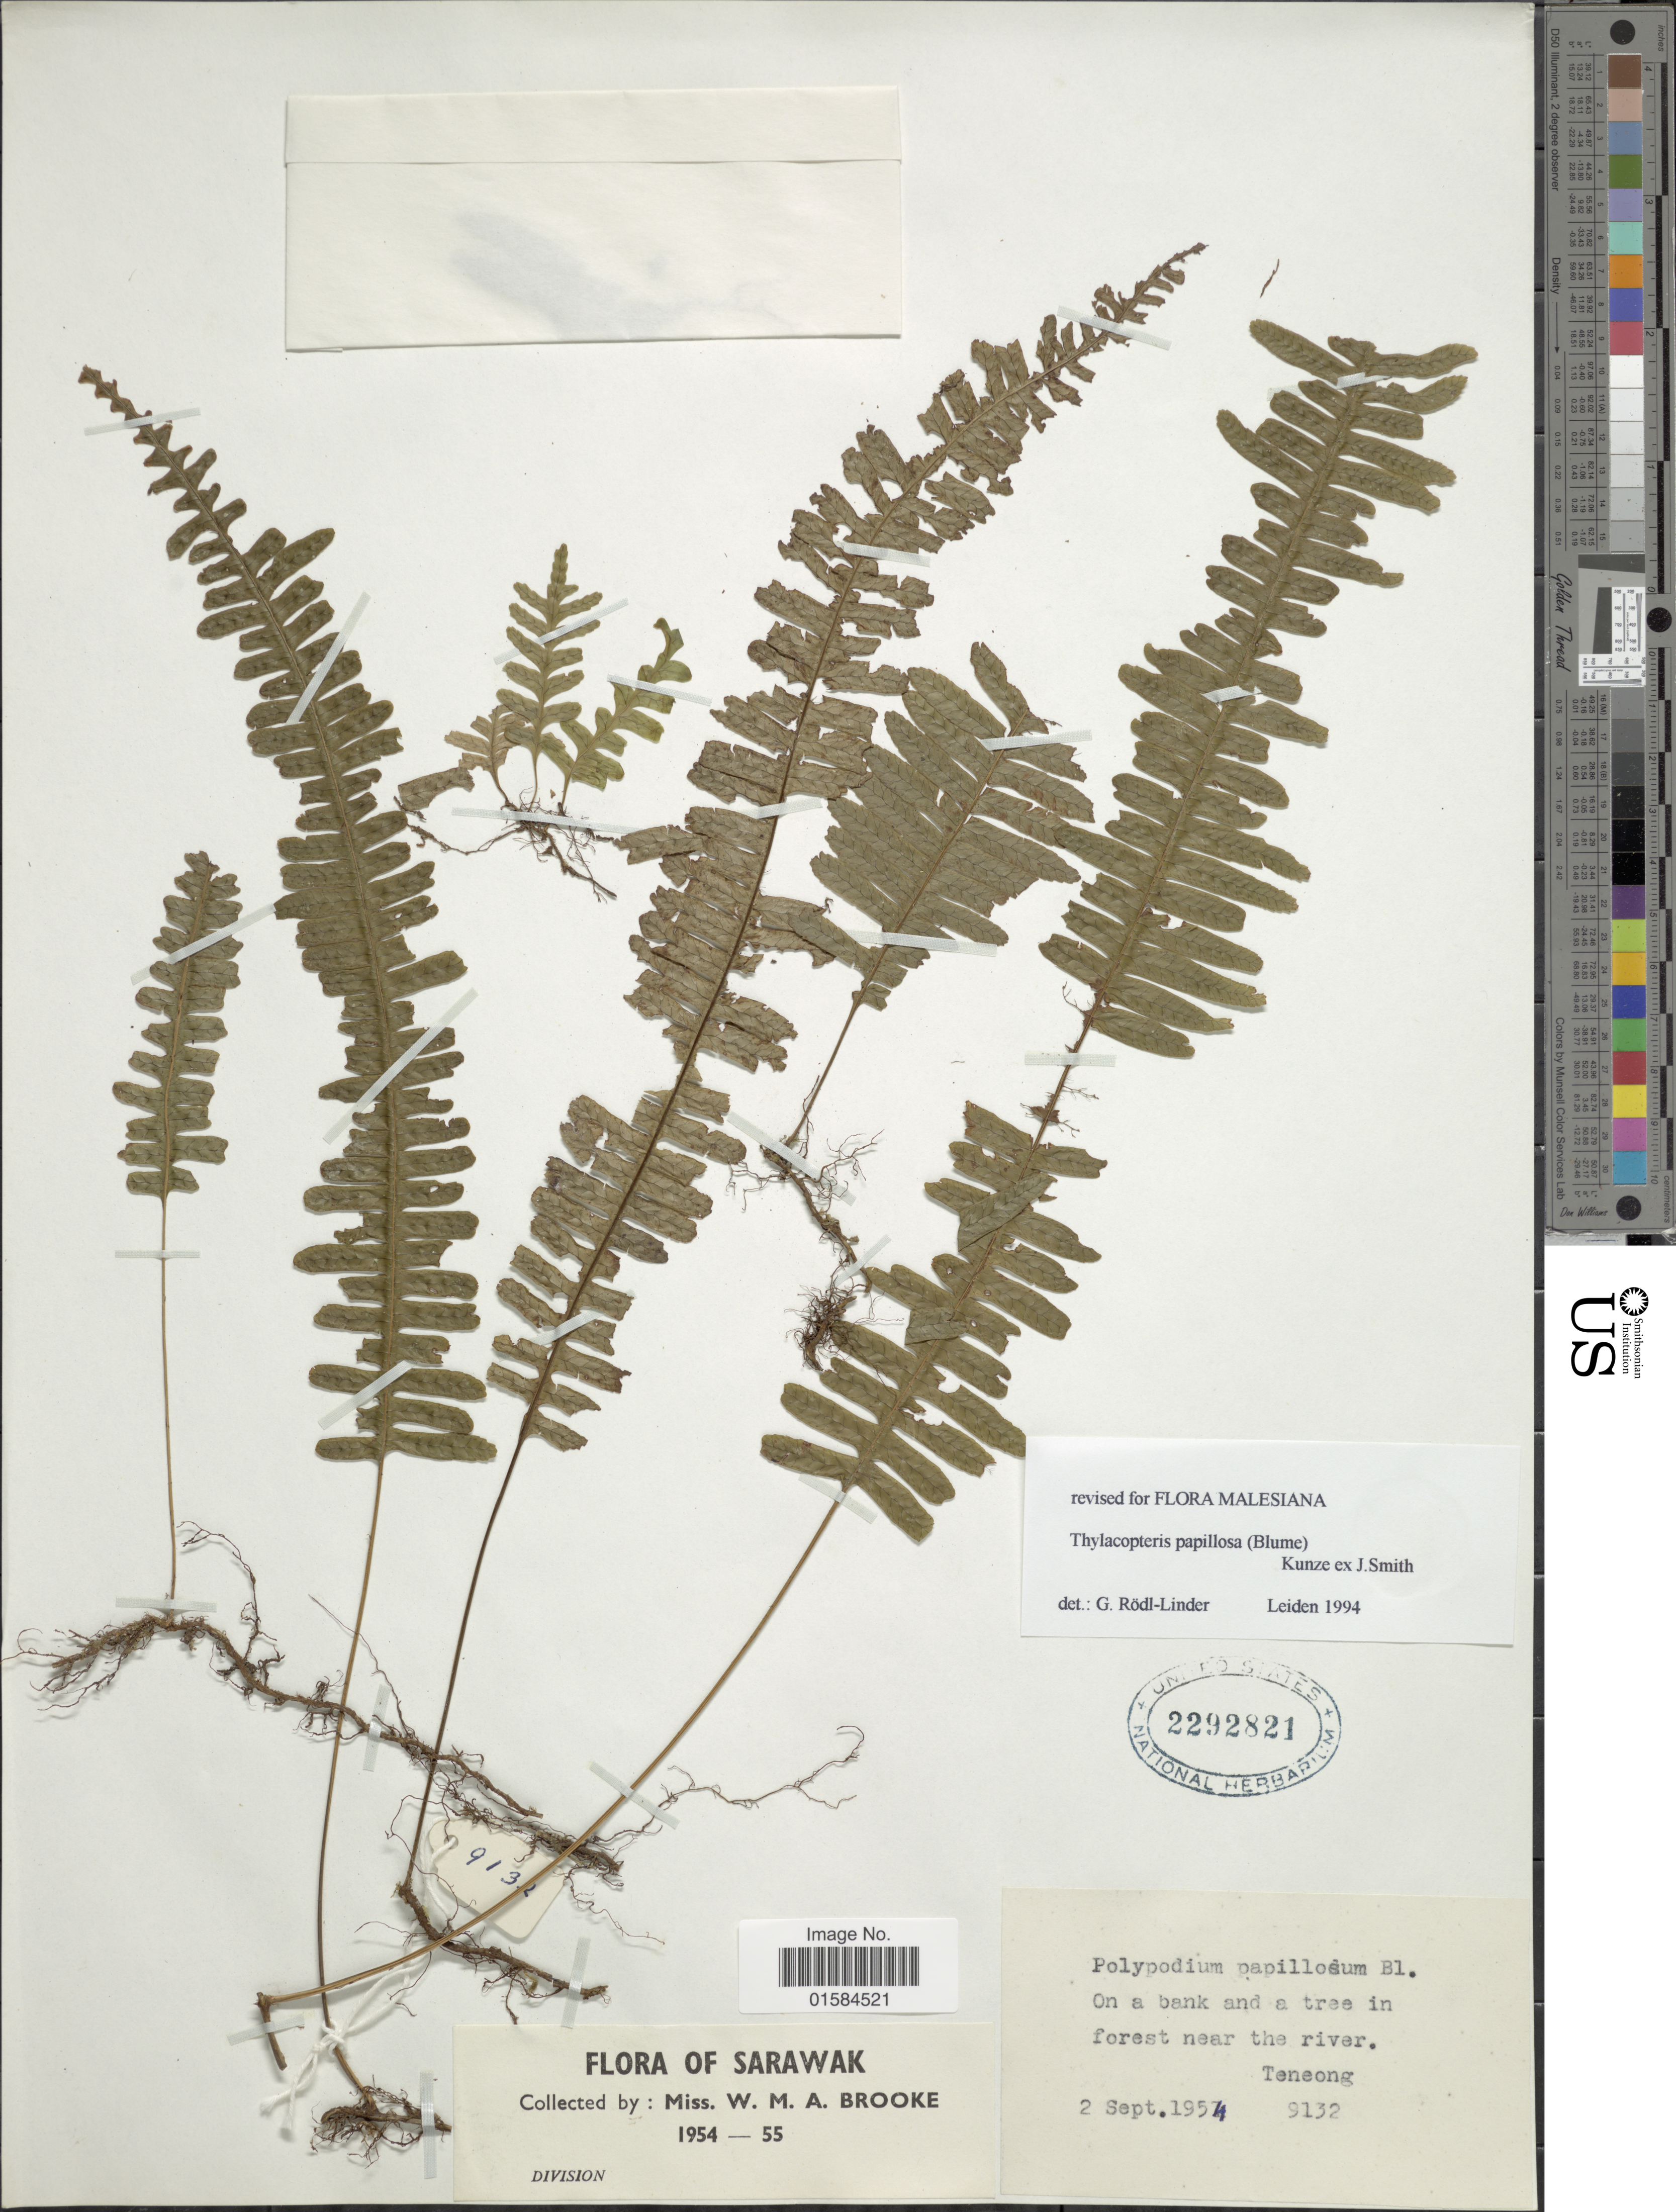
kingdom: Plantae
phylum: Tracheophyta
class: Polypodiopsida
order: Polypodiales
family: Polypodiaceae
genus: Thylacopteris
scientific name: Thylacopteris papillosa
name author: (Blume) Kunze ex J. Sm.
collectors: W. Brooke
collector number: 9132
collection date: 1954-09-02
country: Malaysia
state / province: Sarawak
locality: Teneong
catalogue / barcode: US 2292821